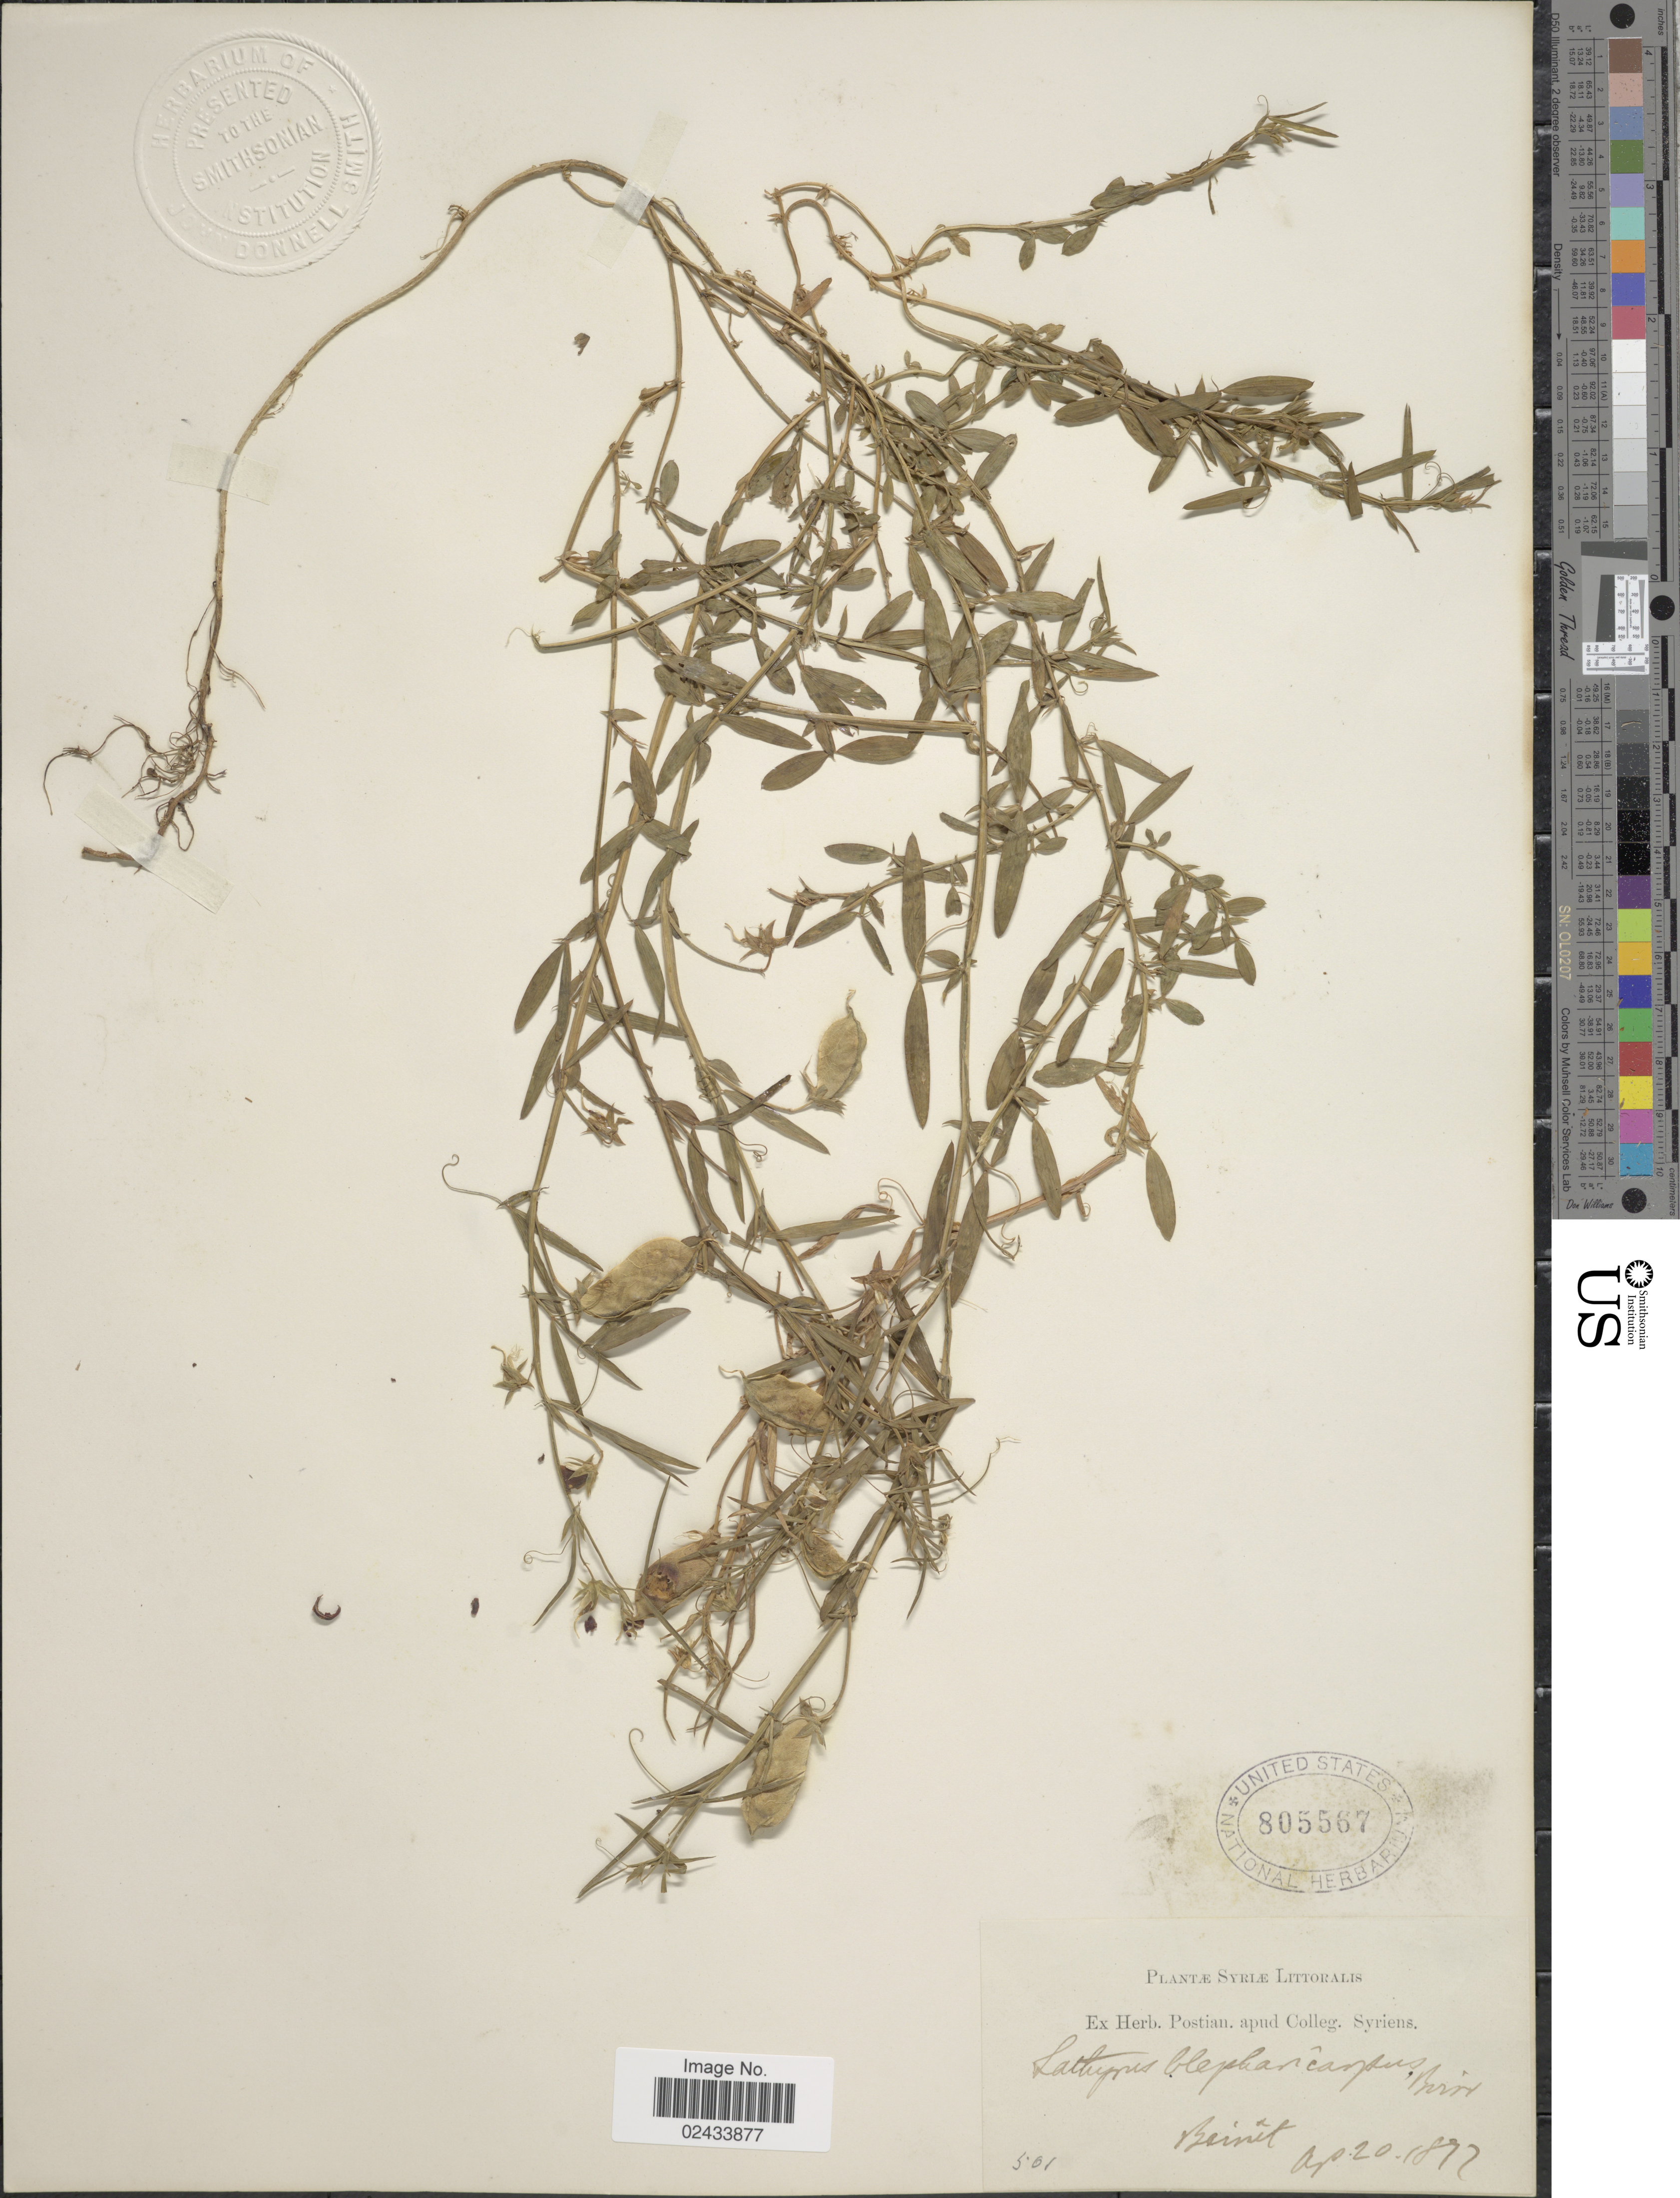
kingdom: Plantae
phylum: Tracheophyta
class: Magnoliopsida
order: Fabales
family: Fabaceae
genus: Lathyrus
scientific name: Lathyrus blepharicarpus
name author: Boiss.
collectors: ex herb. Postian. apud Colleg. Syriens. Protest. USE "Fannie P. A. Shepard" (10308853) AS PRIMARY COLLECTOR INSTEAD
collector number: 501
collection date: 1897-04-20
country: Syria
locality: Bainit [interpreted]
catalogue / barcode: US 805567